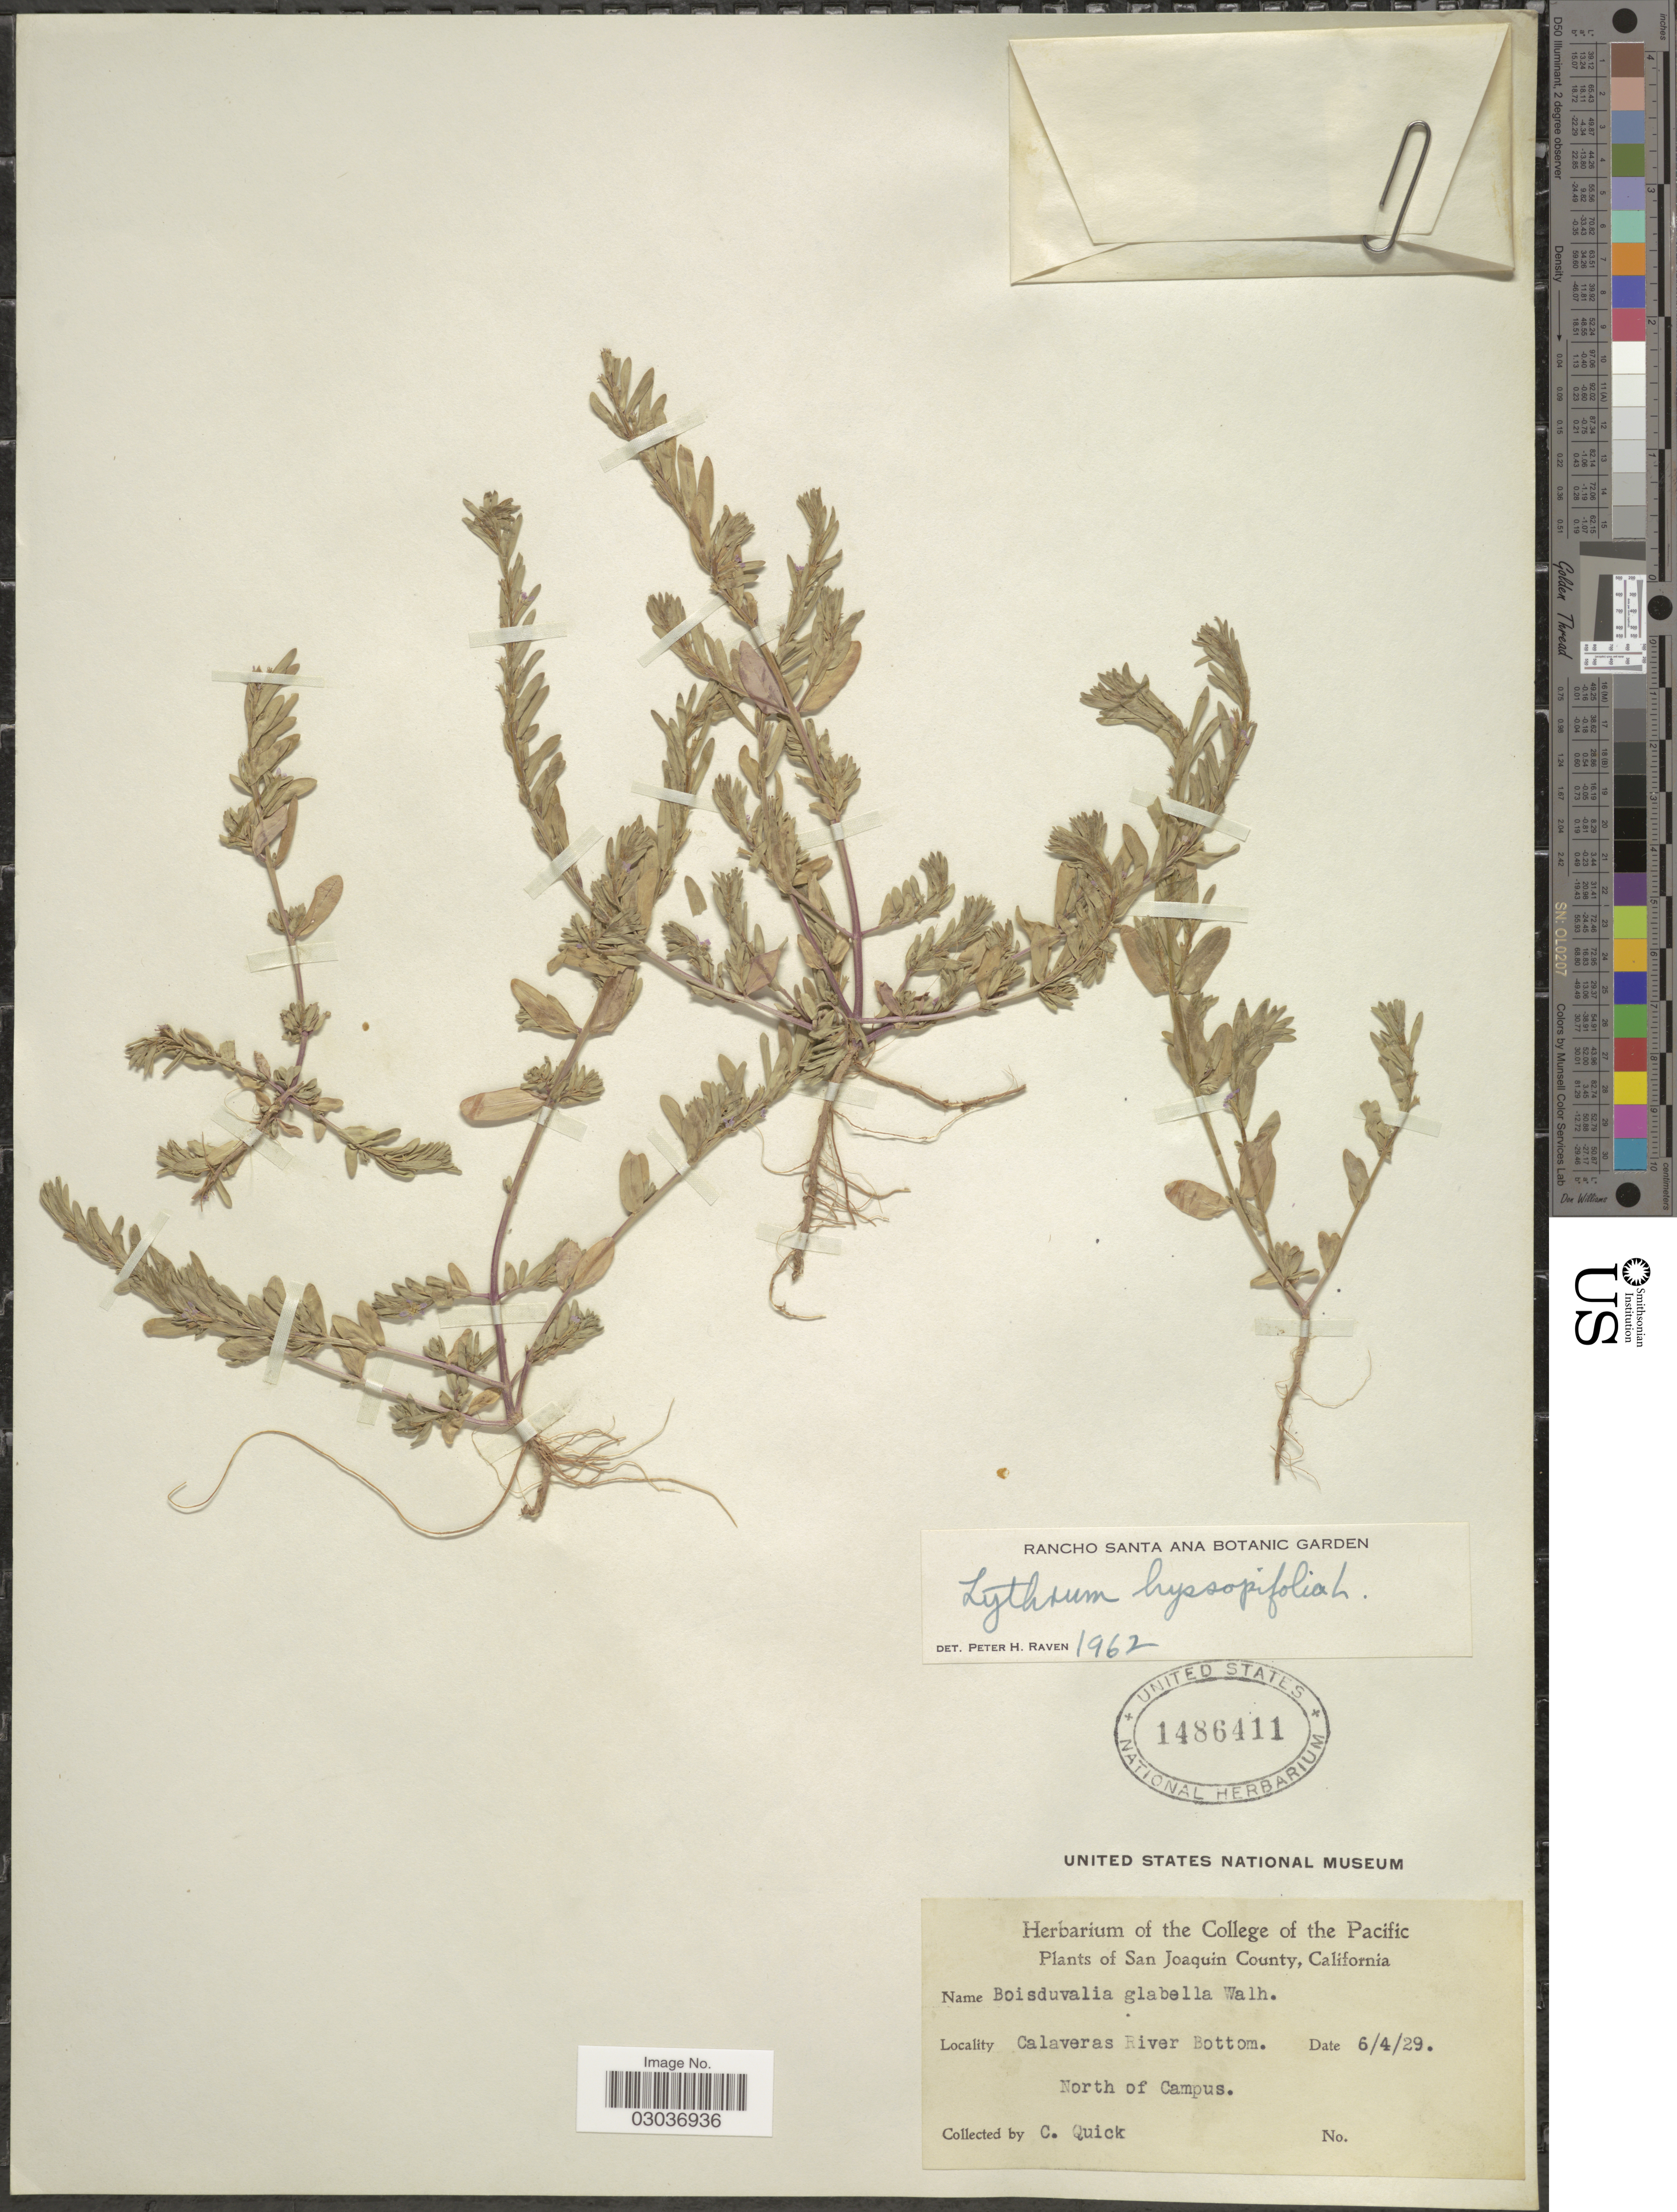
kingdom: Plantae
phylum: Tracheophyta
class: Magnoliopsida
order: Myrtales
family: Lythraceae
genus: Lythrum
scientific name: Lythrum hyssopifolia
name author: L.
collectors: C. Quick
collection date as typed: Transcribed d/m/y: 4/6/29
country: United States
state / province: California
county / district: San Joaquin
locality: San Joaquin County, Calaveras River Bottom, North of Campus.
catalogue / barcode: US 1486411